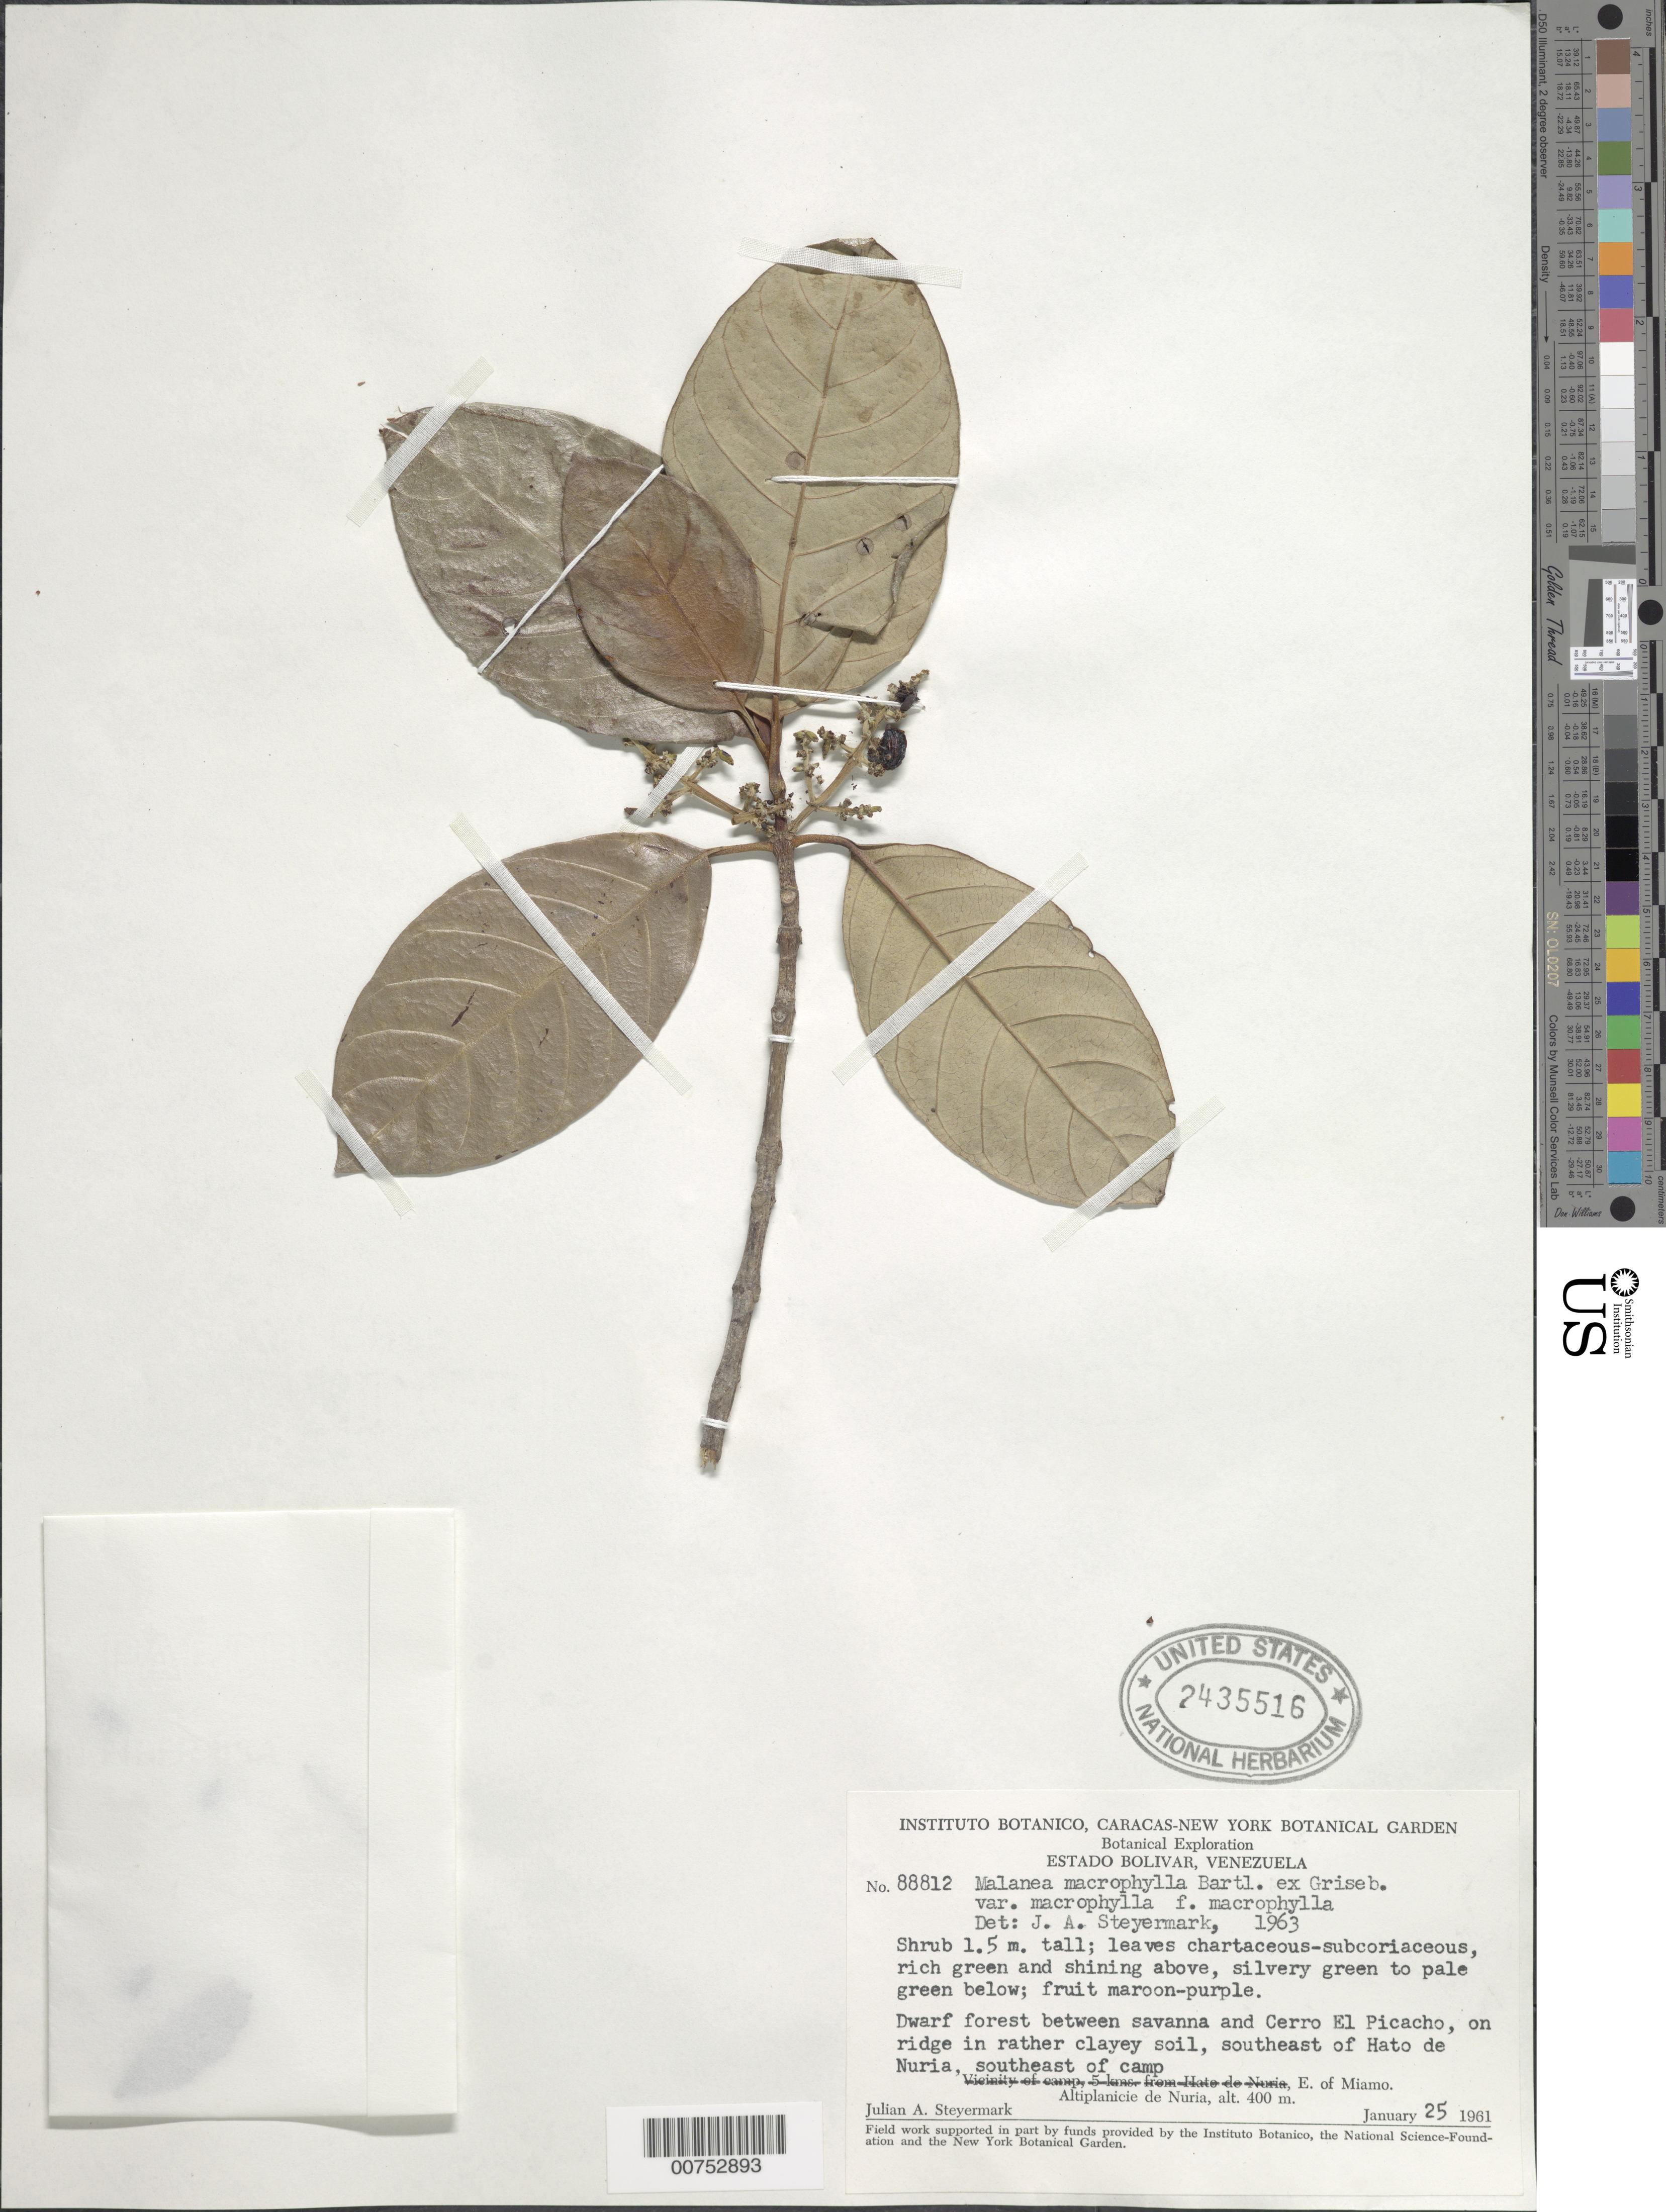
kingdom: Plantae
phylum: Tracheophyta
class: Magnoliopsida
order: Gentianales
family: Rubiaceae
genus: Malanea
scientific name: Malanea macrophylla f. macrophylla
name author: Griseb.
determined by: Steyermark, Julian A., (VEN)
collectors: J. Steyermark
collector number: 88812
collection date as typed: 25-Jan-61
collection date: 1961-01-25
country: Venezuela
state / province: Bolívar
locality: Altiplanicie de Nuria; E of Miamo, SE of Hato de Nuria, between savanna and Cerro El Picacho, SE of camp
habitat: Dwarf forest; on ridge in rather clayey soil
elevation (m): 400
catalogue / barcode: US 2435516